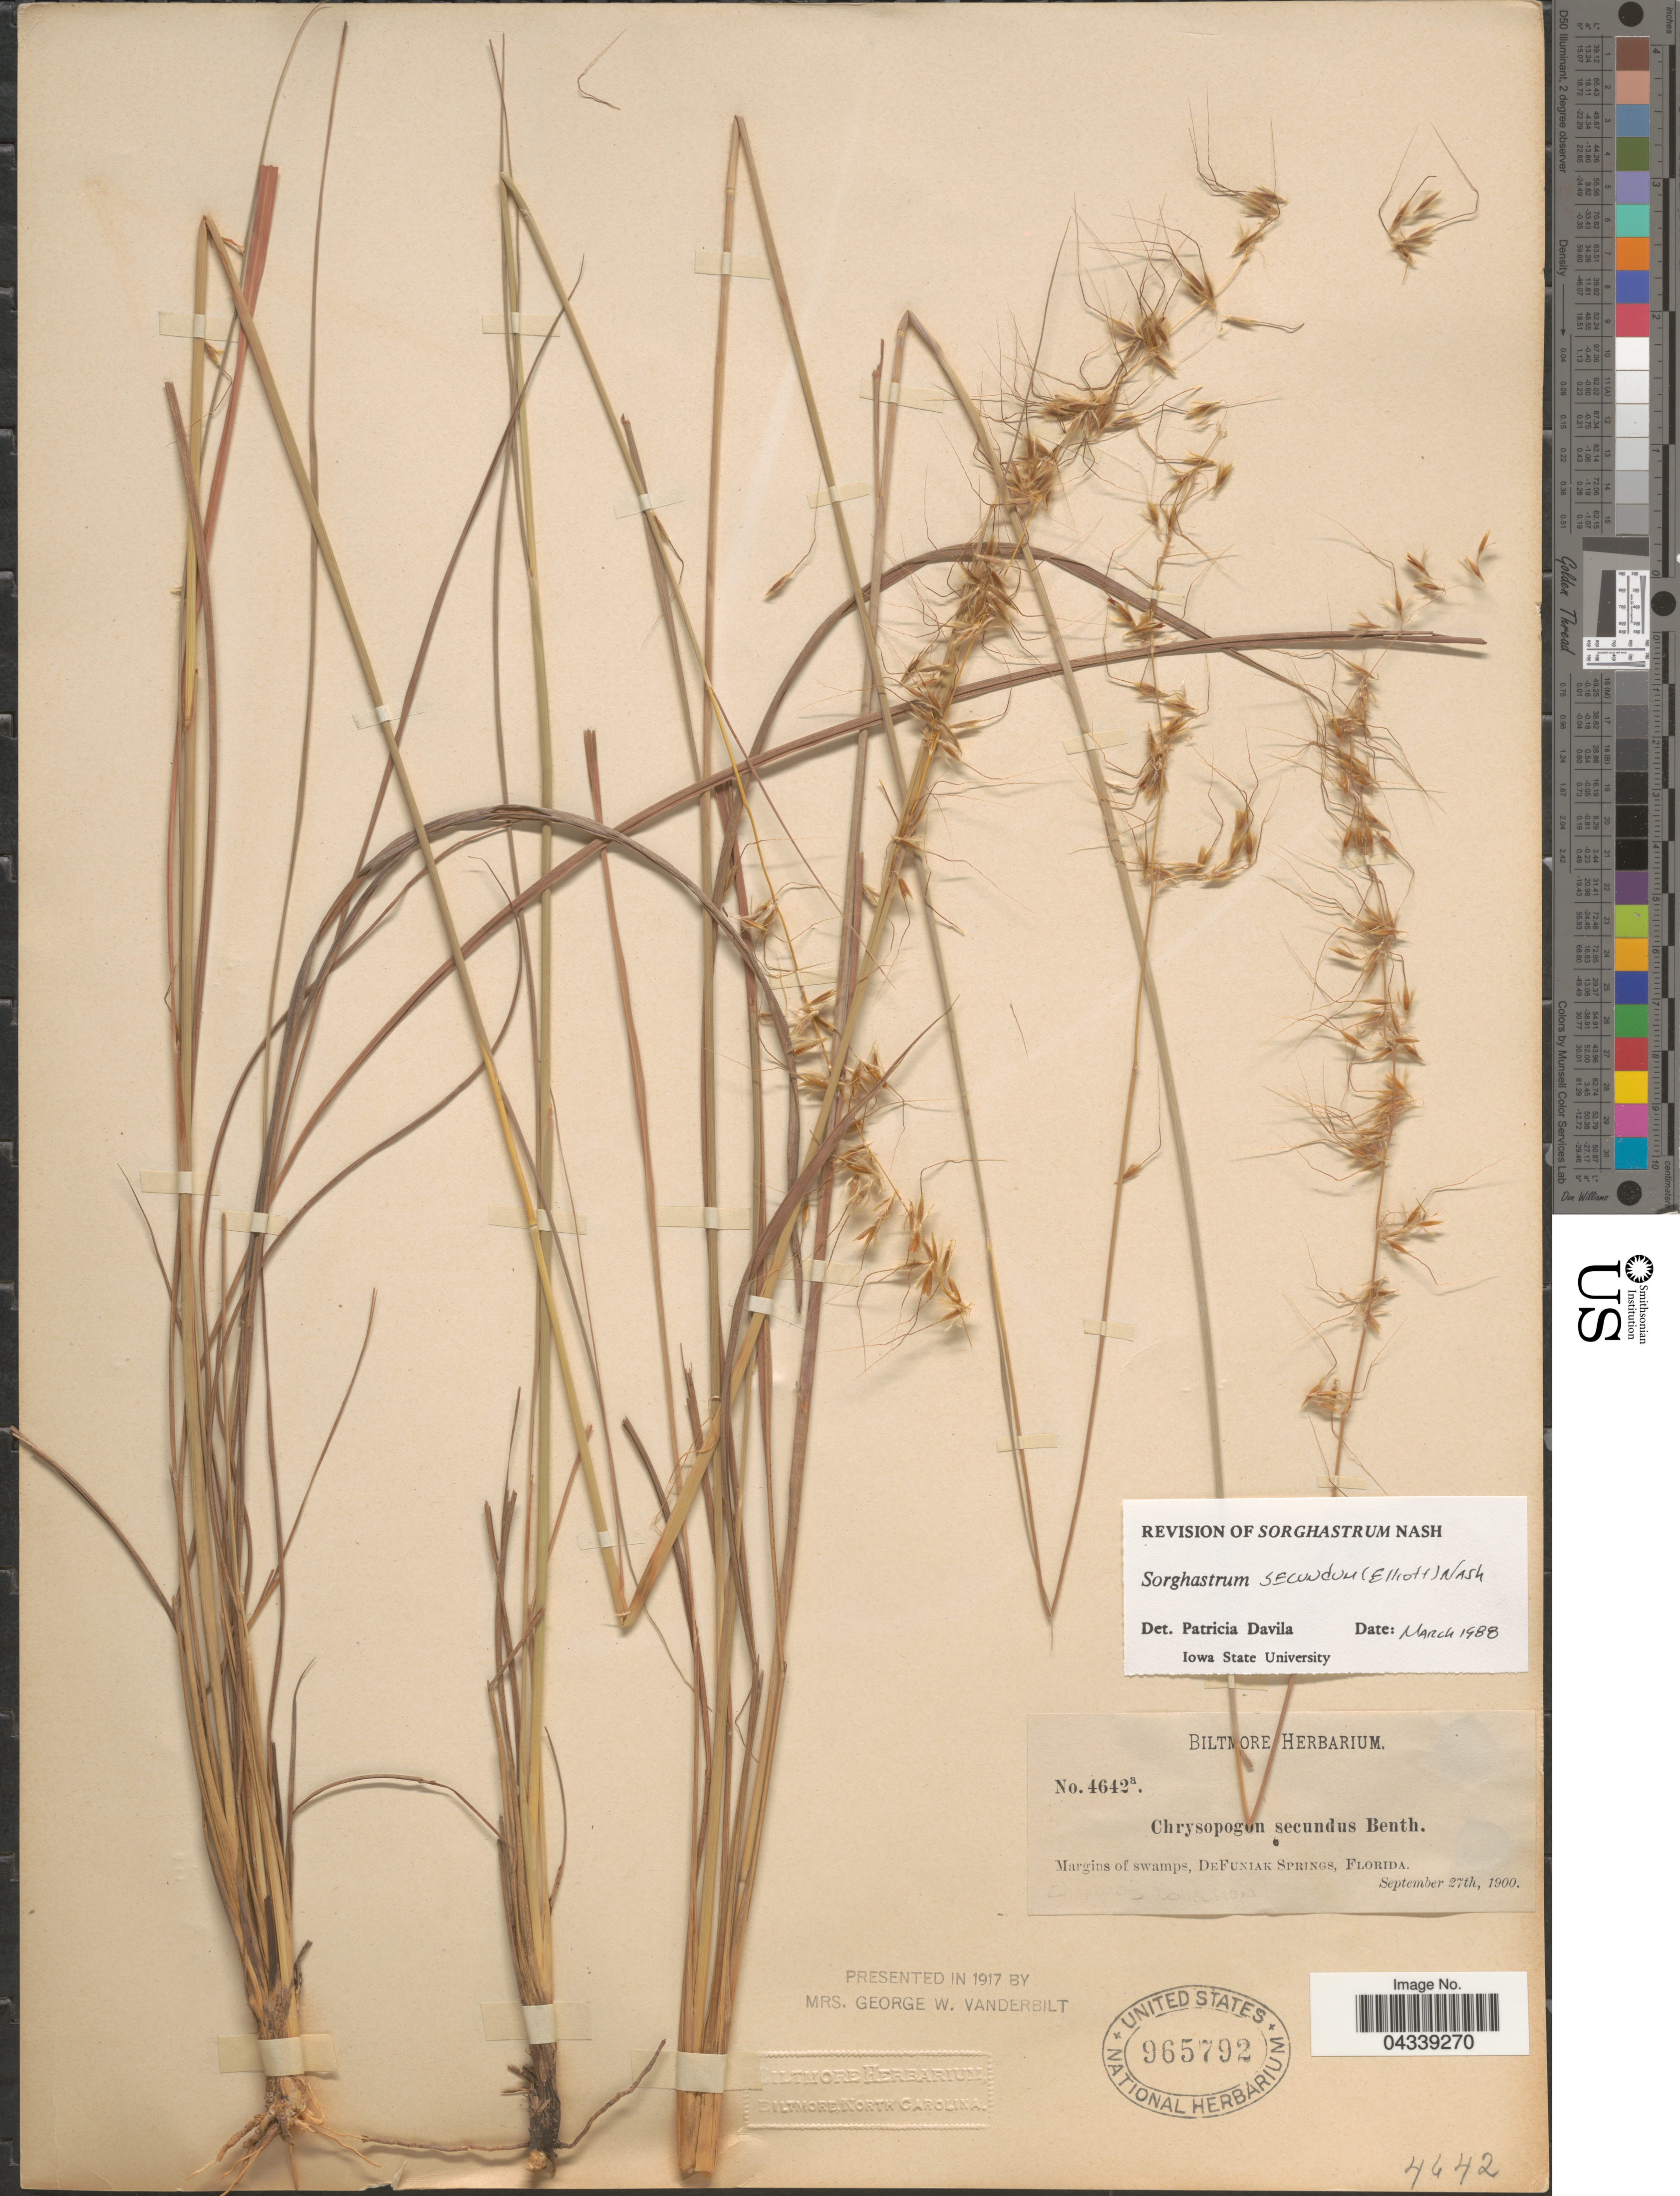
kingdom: Plantae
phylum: Tracheophyta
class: Liliopsida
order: Poales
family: Poaceae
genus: Sorghastrum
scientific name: Sorghastrum secundum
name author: (Elliott) Nash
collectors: ex herb. Biltmore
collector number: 4642a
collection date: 1900-09-27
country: United States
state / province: Florida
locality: Margins of swamps, DeFuniak Springs.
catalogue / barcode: US 965792